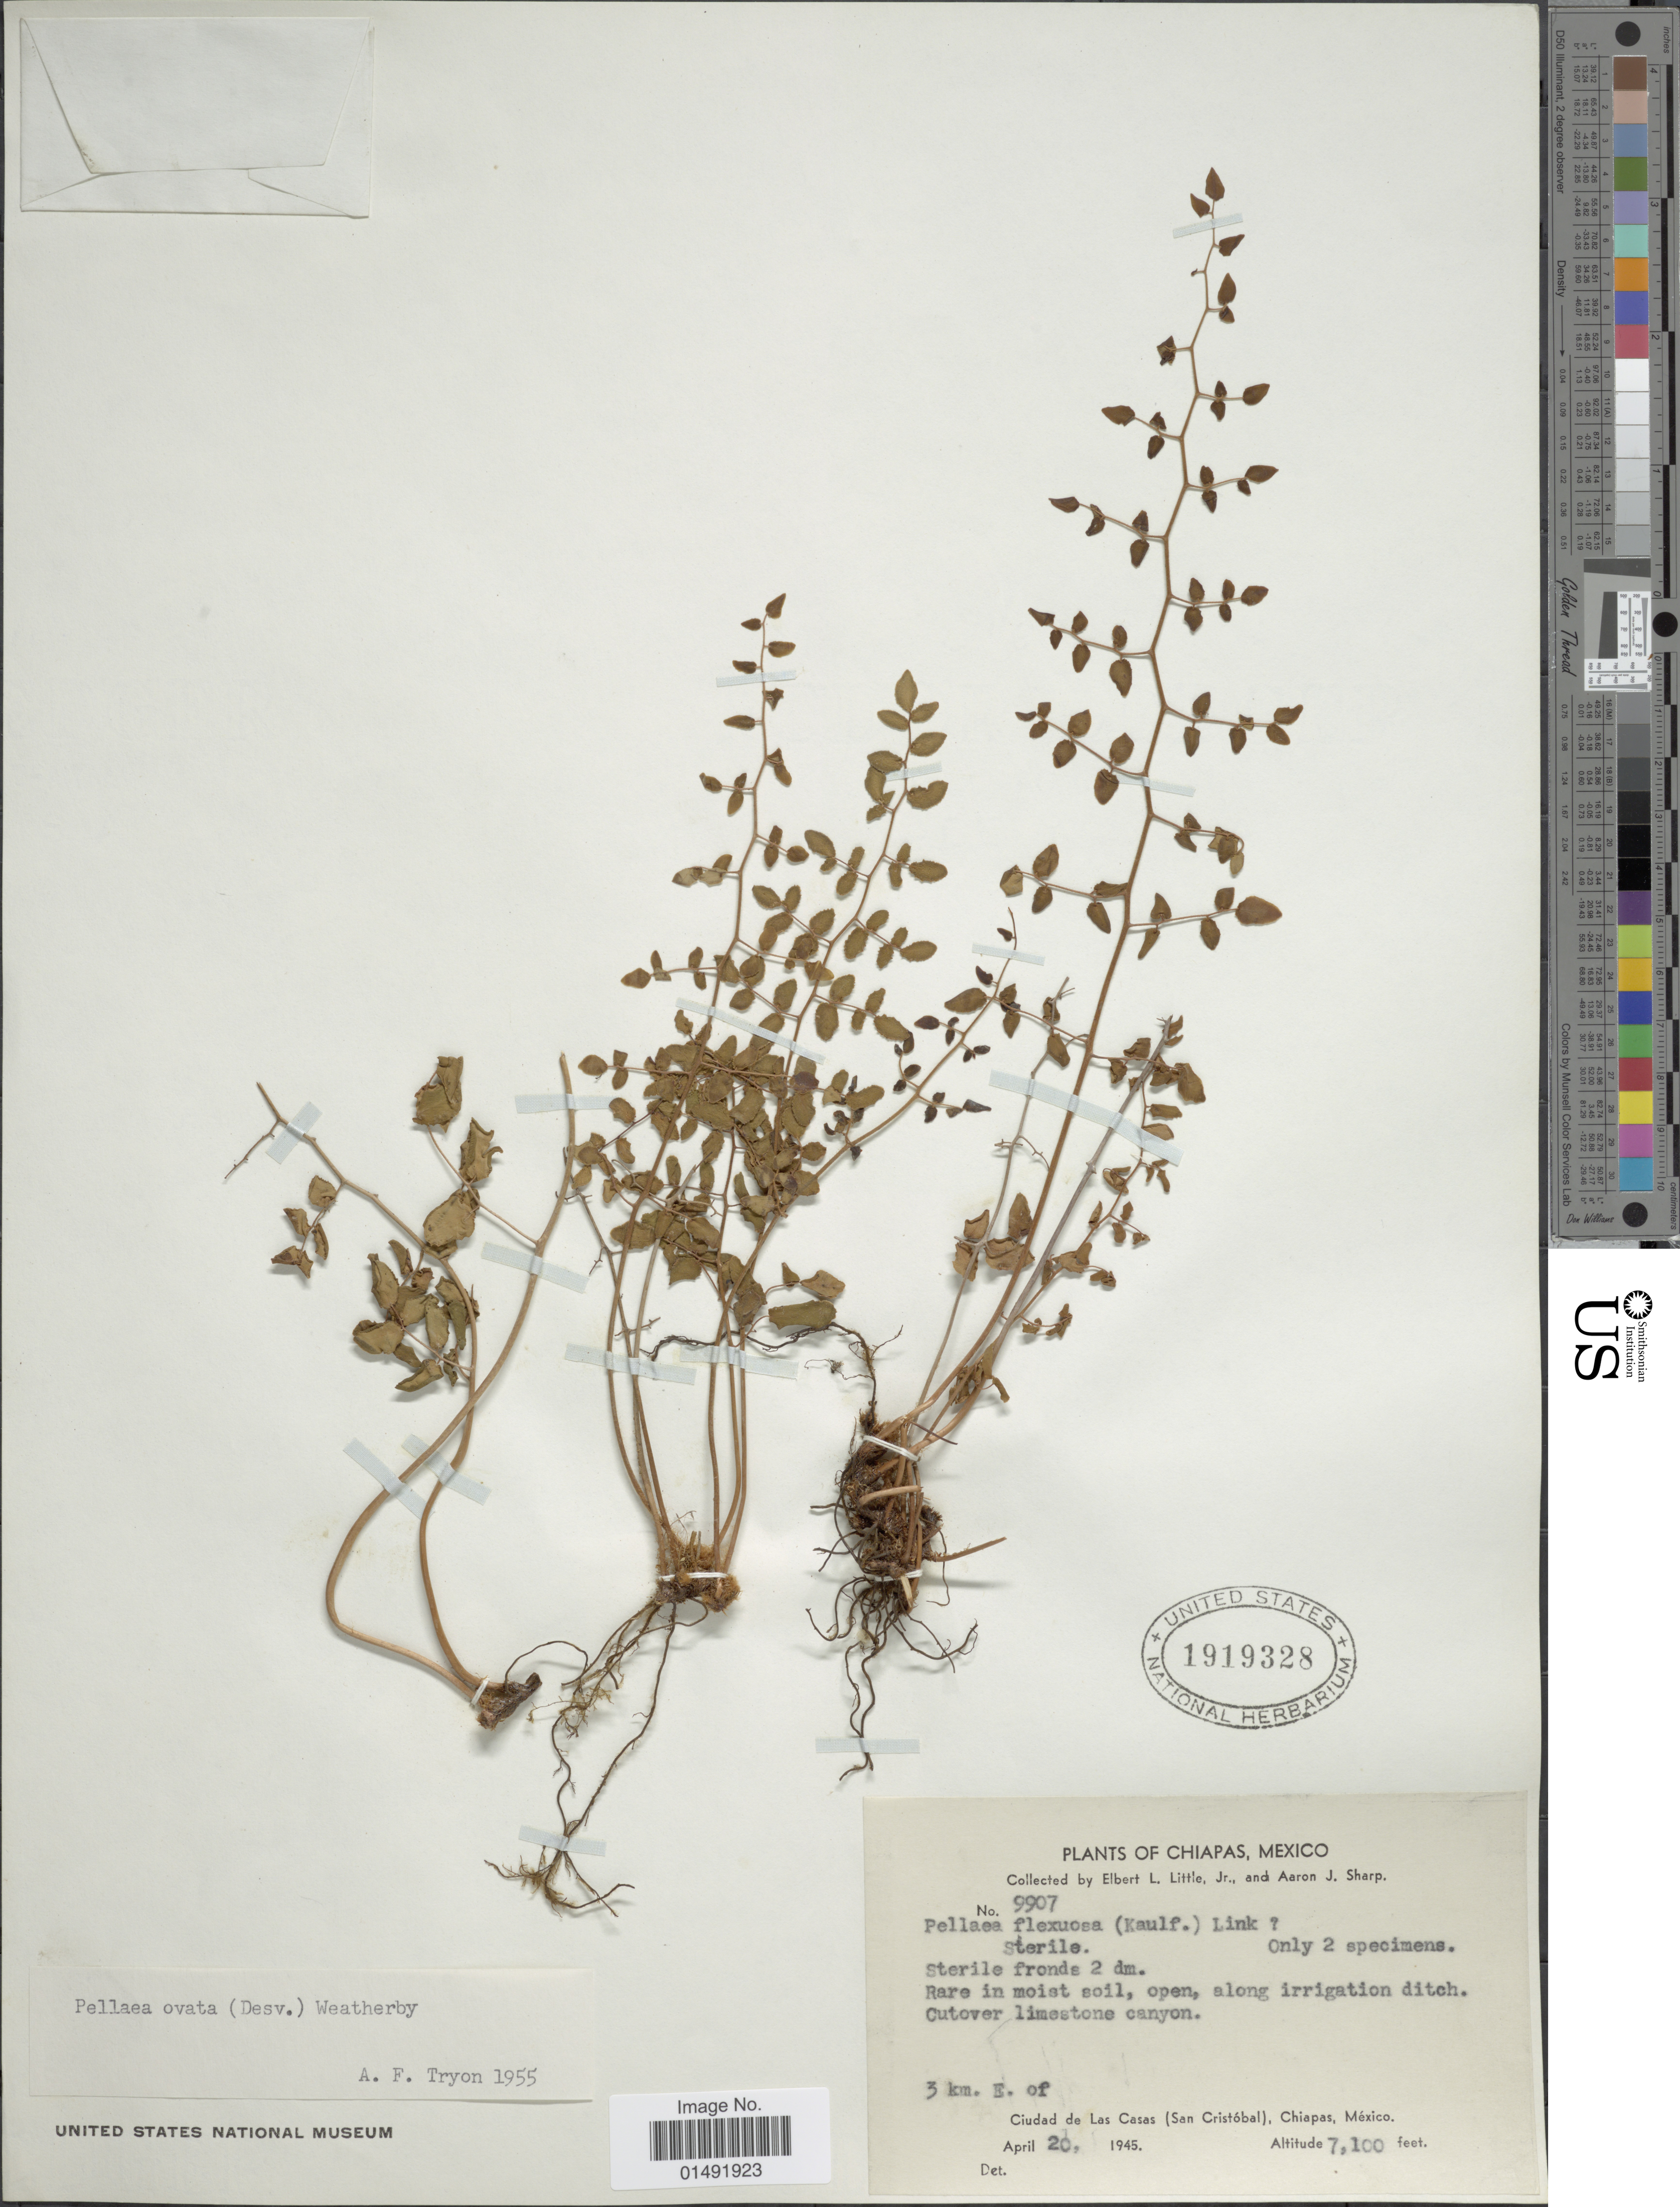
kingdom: Plantae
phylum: Tracheophyta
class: Polypodiopsida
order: Polypodiales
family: Pteridaceae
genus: Pellaea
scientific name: Pellaea ovata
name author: (Desv.) Weath.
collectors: E. L. Little & Mrs A. J. Sharp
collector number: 9907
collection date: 1945-04-20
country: Mexico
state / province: Chiapas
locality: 3 km. E of Ciudad de Las Casas (San Cristóbal)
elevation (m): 2164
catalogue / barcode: US 1919328